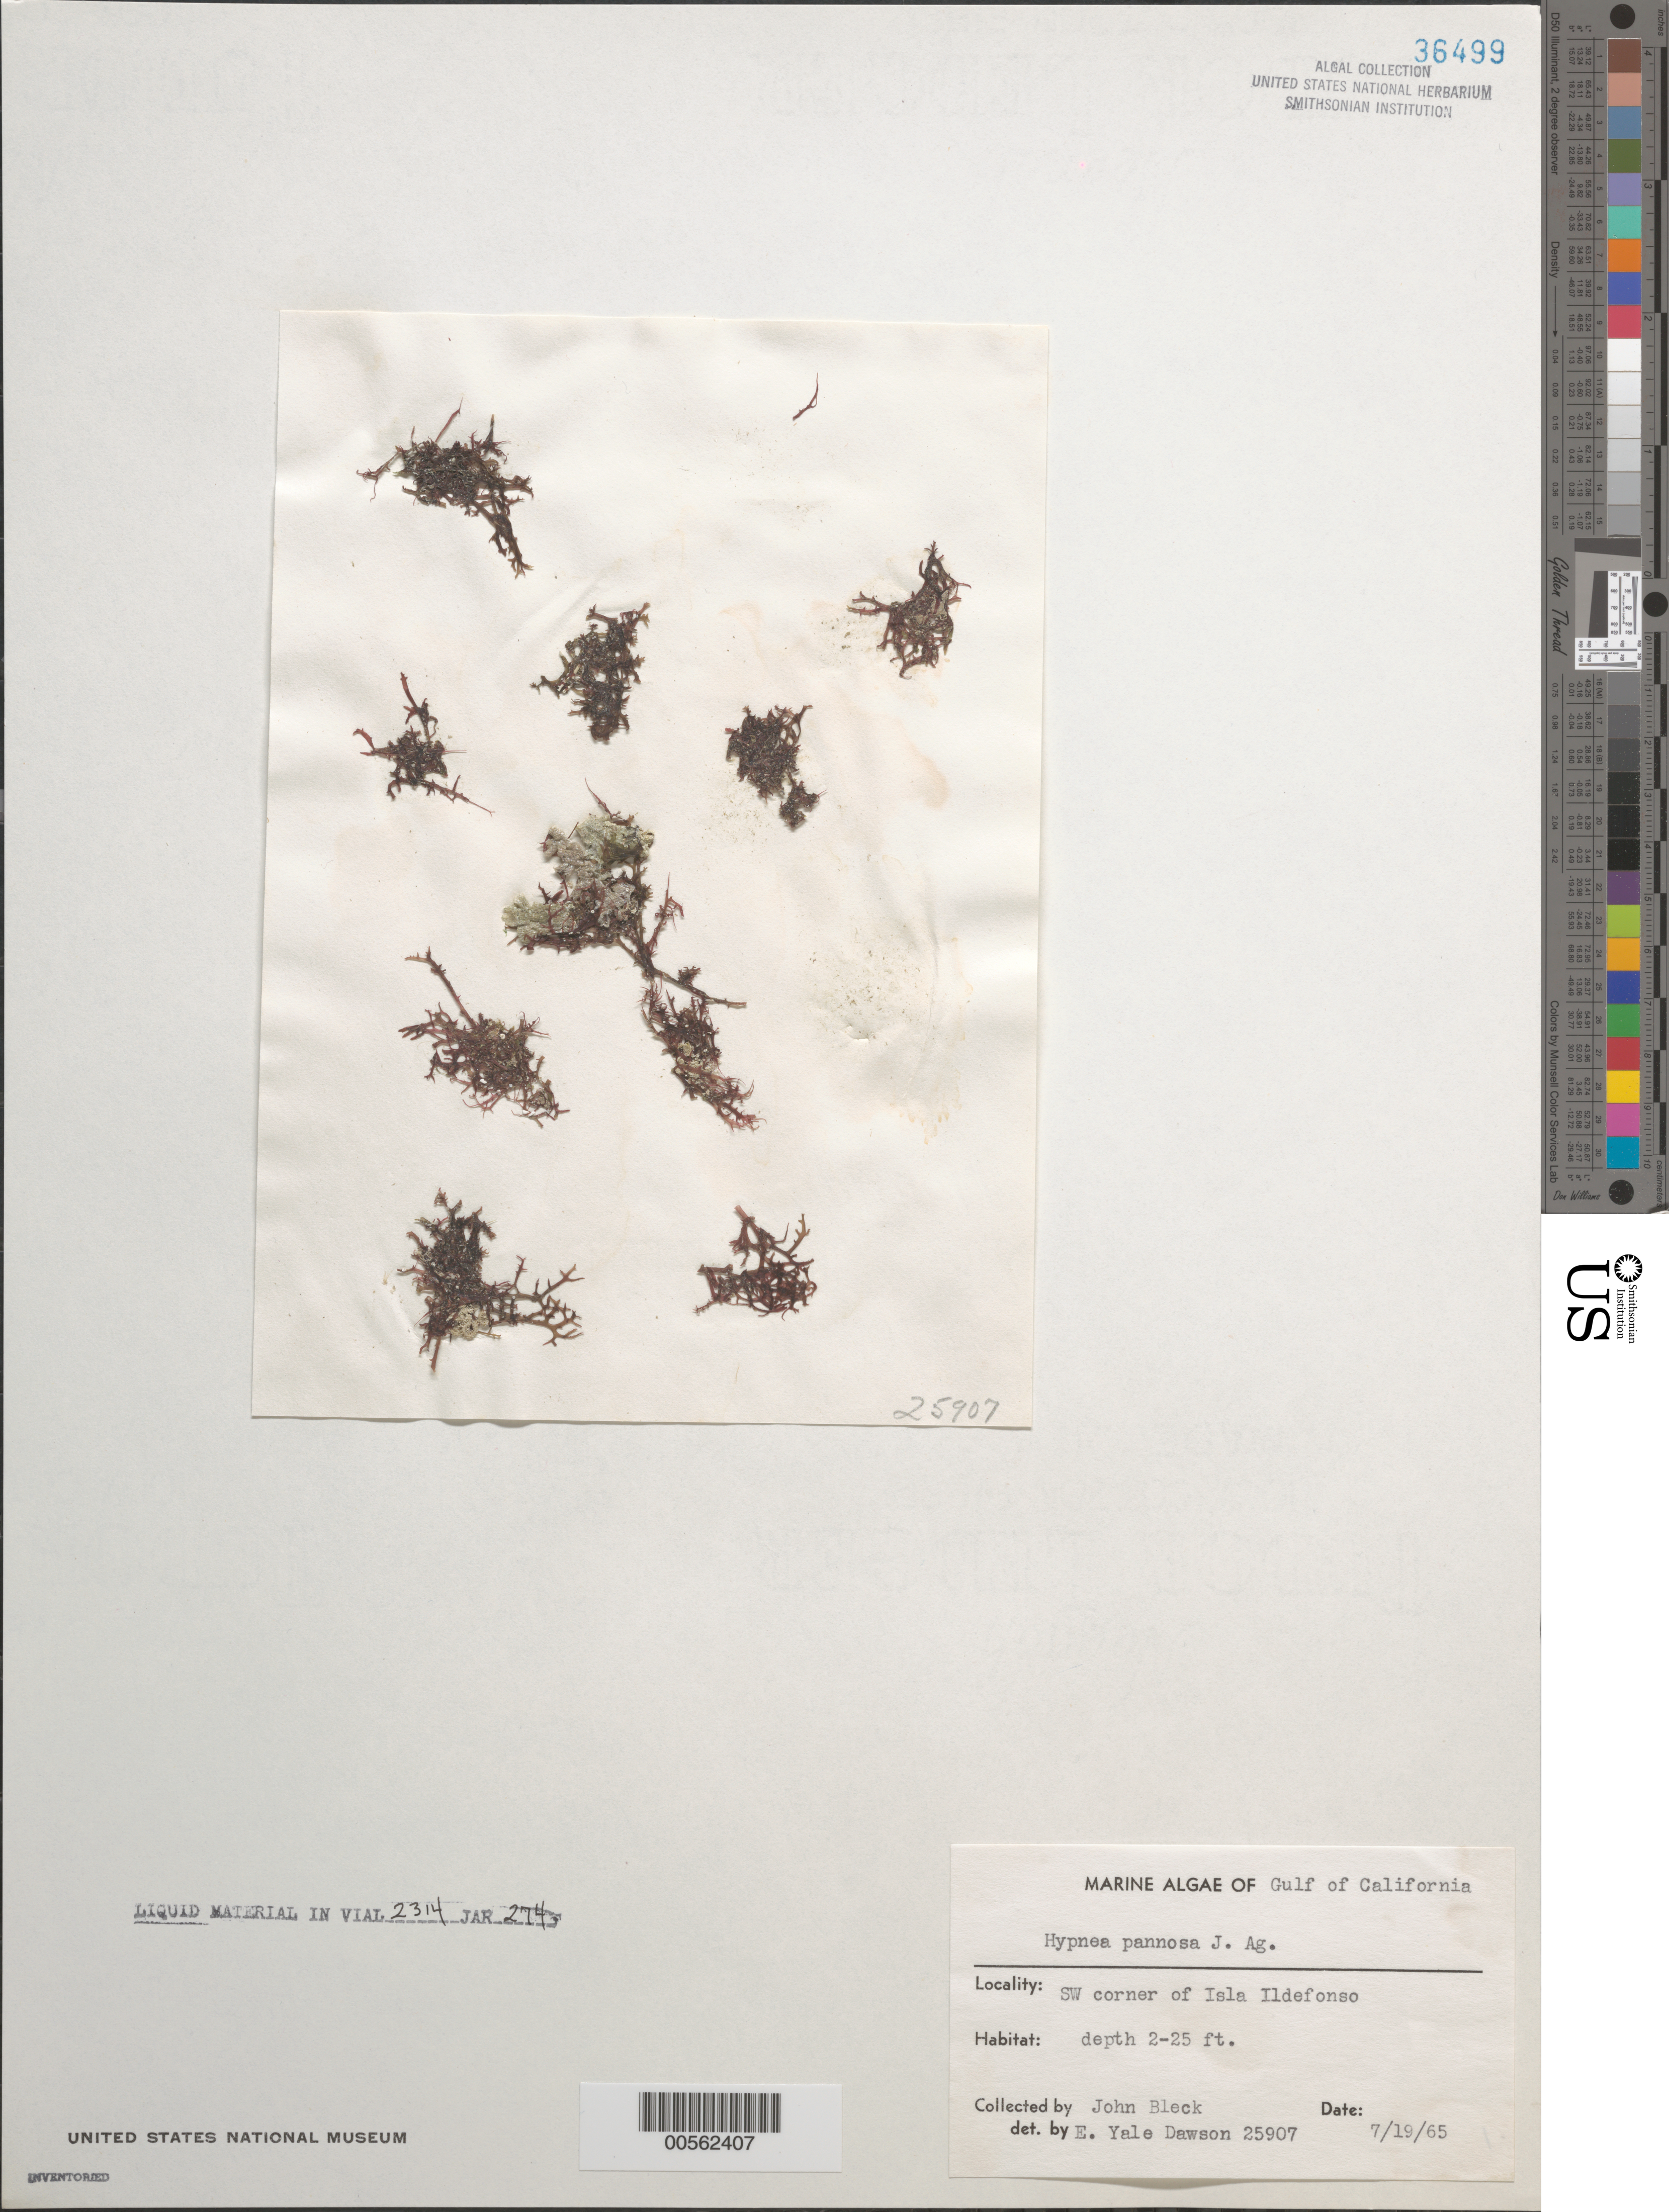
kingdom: Plantae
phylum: Rhodophyta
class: Florideophyceae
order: Gigartinales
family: Cystocloniaceae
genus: Hypnea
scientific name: Hypnea pannosa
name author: J. Agardh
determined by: Dawson, E. Y.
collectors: J. Bleck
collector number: EYD 25907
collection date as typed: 19 Jul 1965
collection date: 1965-07-19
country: Mexico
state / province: Baja California Sur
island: Isla Ildefonso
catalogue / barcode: US 36499